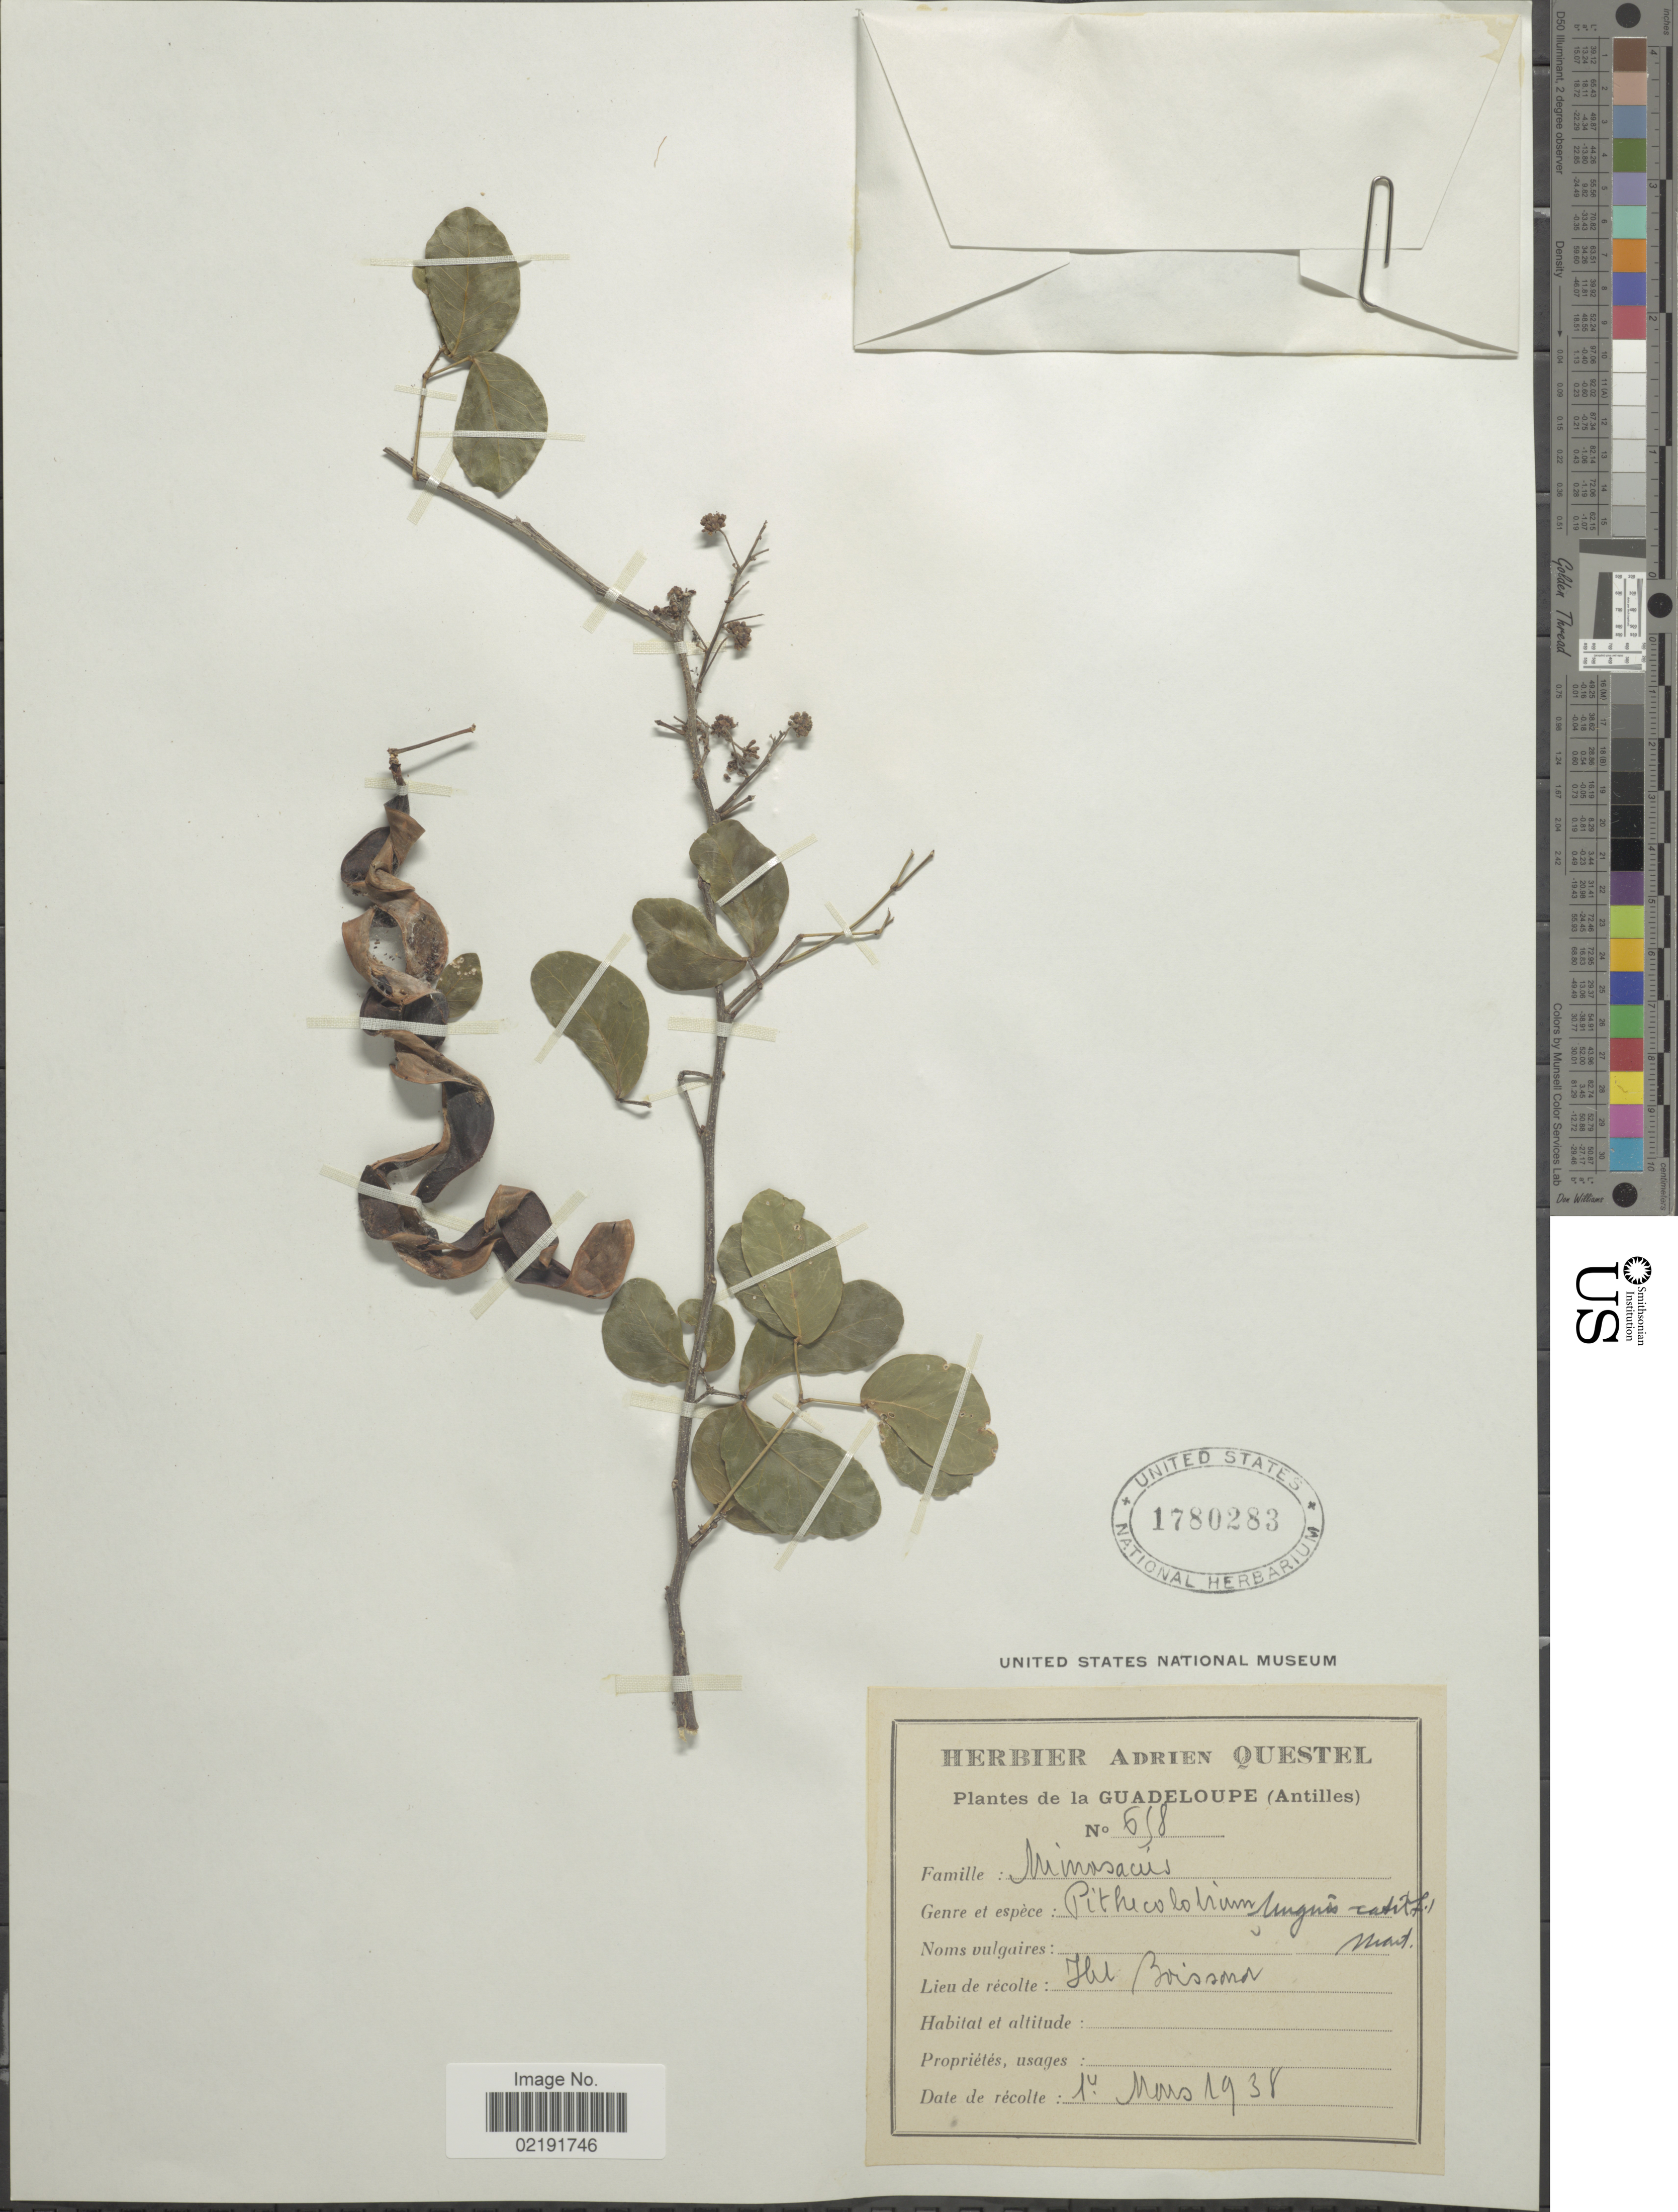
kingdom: Plantae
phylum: Tracheophyta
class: Magnoliopsida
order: Fabales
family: Fabaceae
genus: Pithecellobium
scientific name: Pithecellobium unguis-cati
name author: (L.) Benth.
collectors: ex herb. A. Questal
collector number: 658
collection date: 1938-03-01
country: Guadeloupe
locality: lle Boissona.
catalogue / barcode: US 1780283